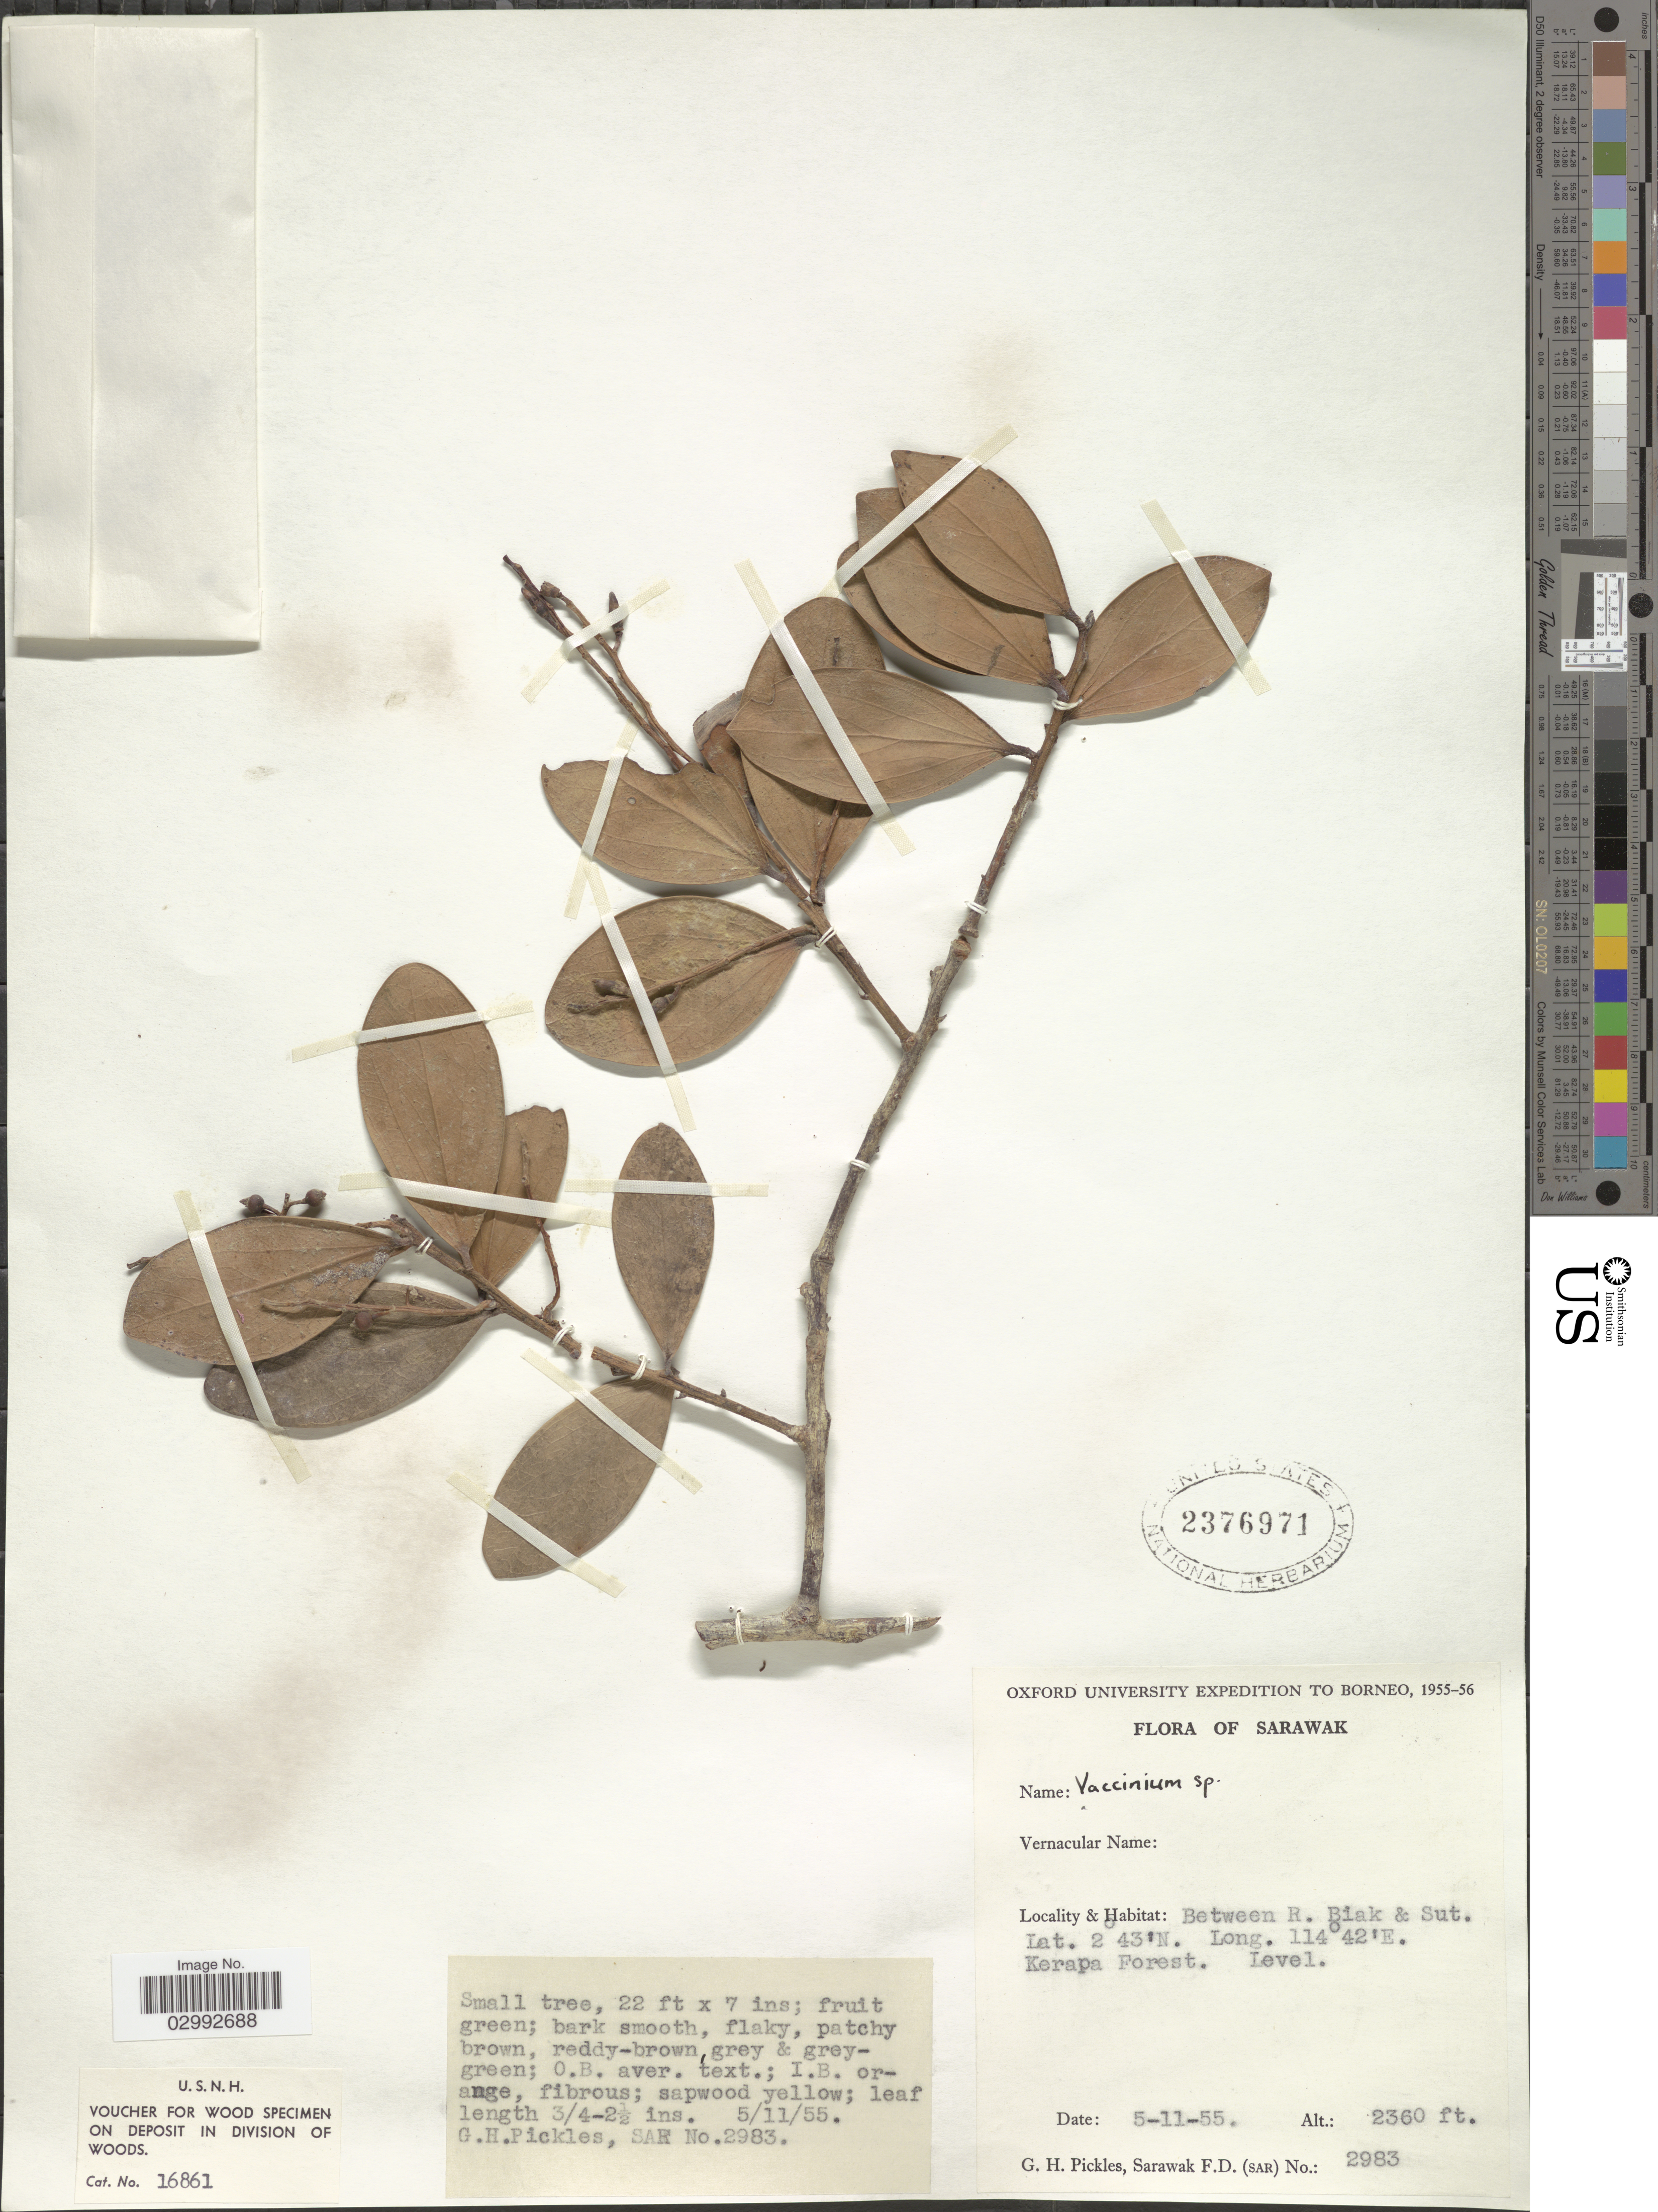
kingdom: Plantae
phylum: Tracheophyta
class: Magnoliopsida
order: Ericales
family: Ericaceae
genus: Vaccinium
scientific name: Vaccinium sp.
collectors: G. Pickles & F. Sarawak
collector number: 2983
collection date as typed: Transcribed d/m/y: 5/11/55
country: Malaysia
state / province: Sarawak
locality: Between R. Biak & Sut., Kerapa Forest.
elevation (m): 719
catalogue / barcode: US 2376971